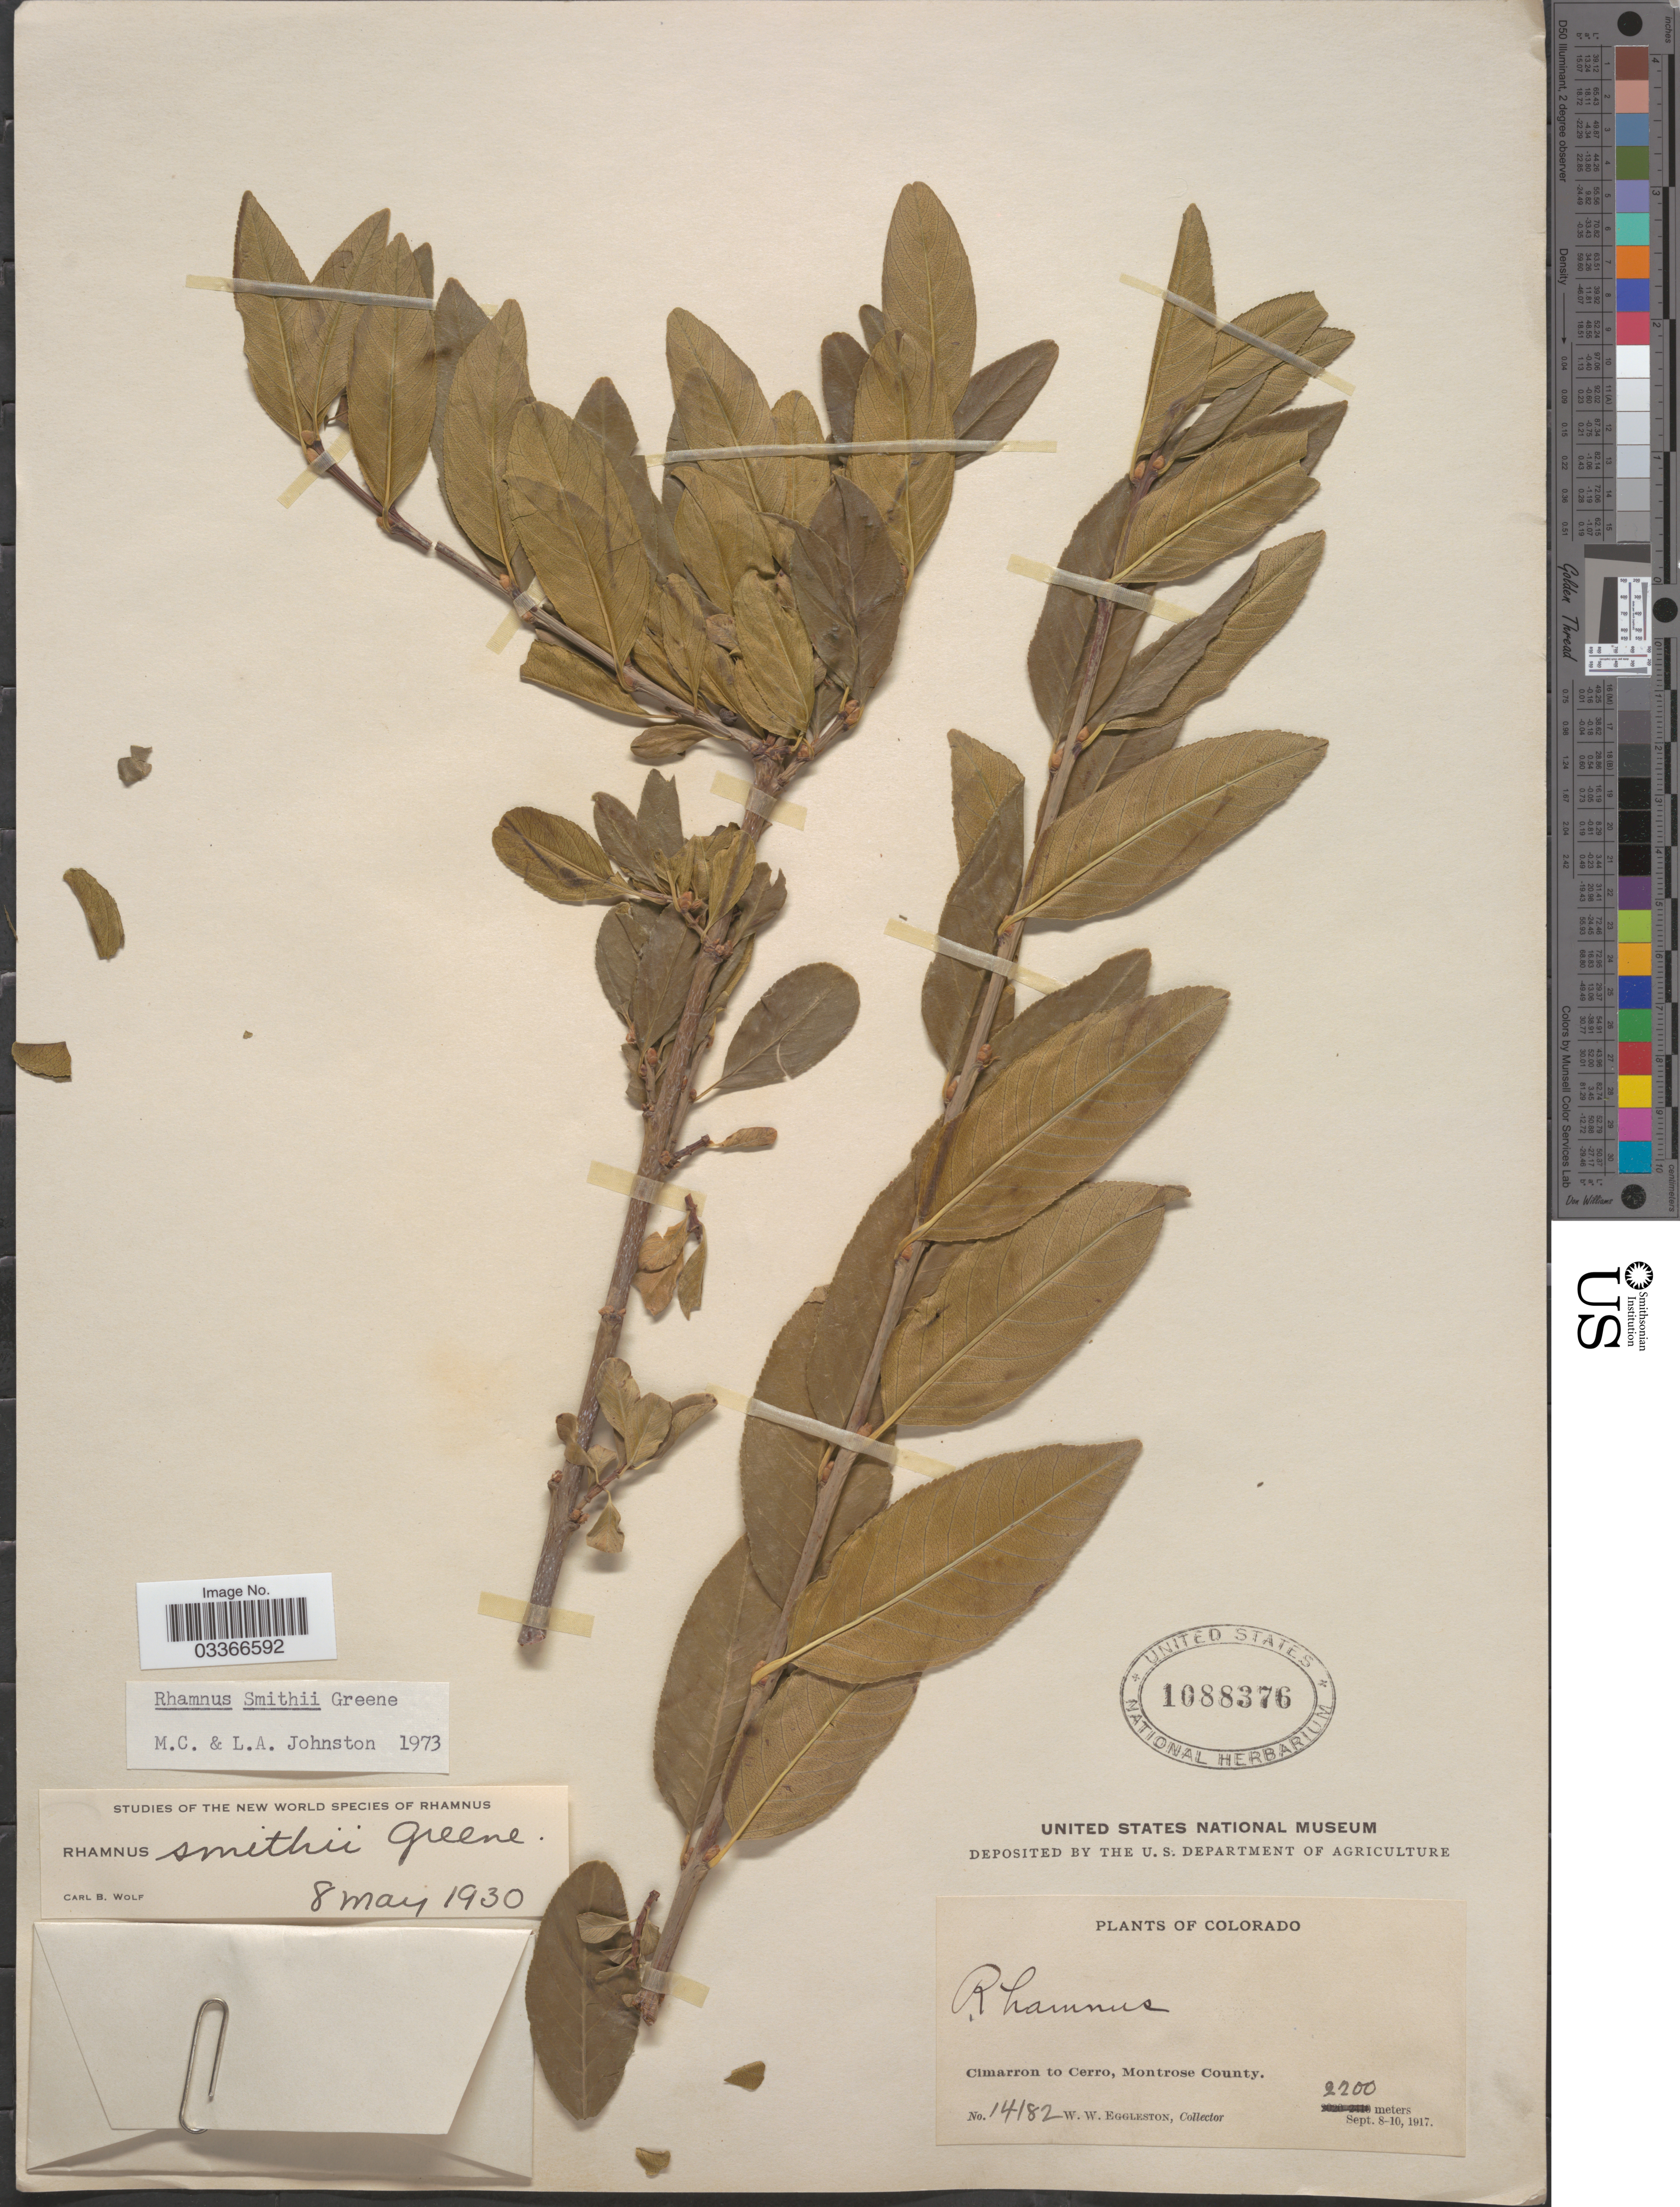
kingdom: Plantae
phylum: Tracheophyta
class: Magnoliopsida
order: Rosales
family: Rhamnaceae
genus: Rhamnus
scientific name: Rhamnus smithii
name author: Greene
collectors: W. W. Eggleston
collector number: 14182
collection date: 1917-09-08/1917-09-10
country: United States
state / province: Colorado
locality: Cimarron to Cerro, Montrose County.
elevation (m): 2200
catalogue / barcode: US 1088376